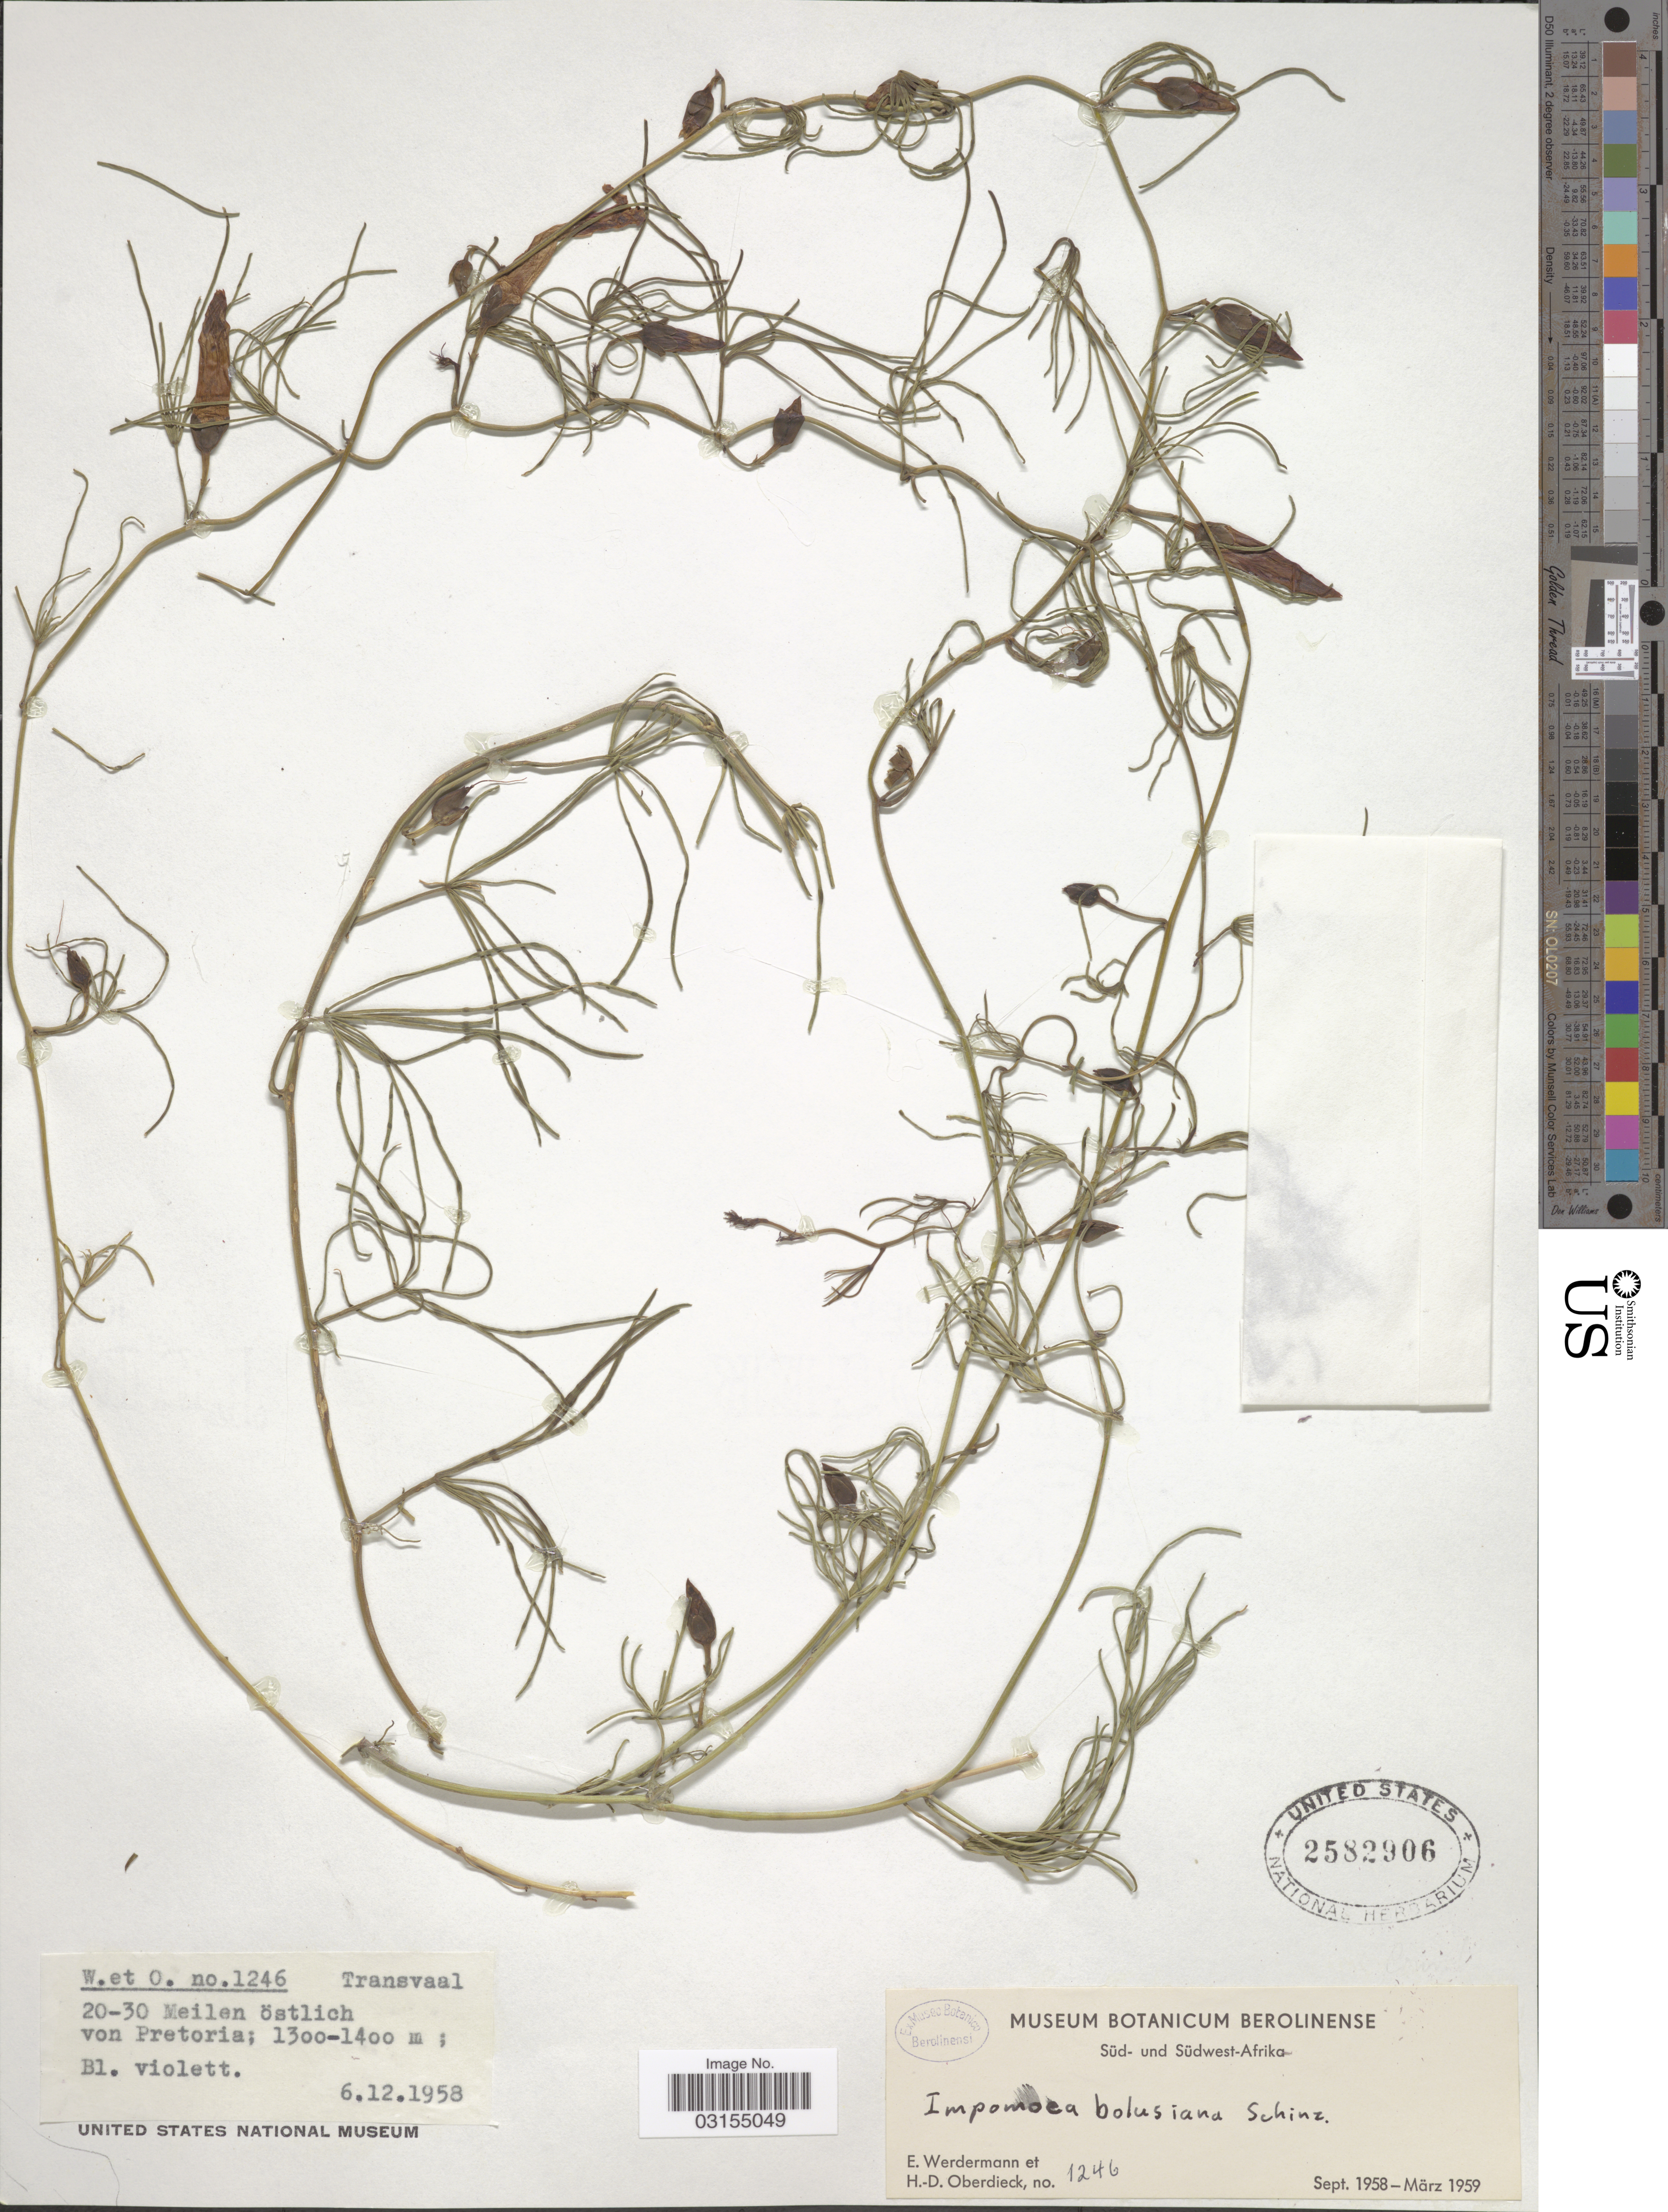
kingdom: Plantae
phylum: Tracheophyta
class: Magnoliopsida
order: Solanales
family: Convolvulaceae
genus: Ipomoea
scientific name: Ipomoea bolusiana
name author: Schinz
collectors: E. Werdermann & H. Oberdieck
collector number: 1246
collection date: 1958-12-06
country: South Africa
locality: Süd- und Südwest-Afrika. Transvaal. 20-30 Meilen östlich von Pretoria.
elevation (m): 1300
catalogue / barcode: US 2582906